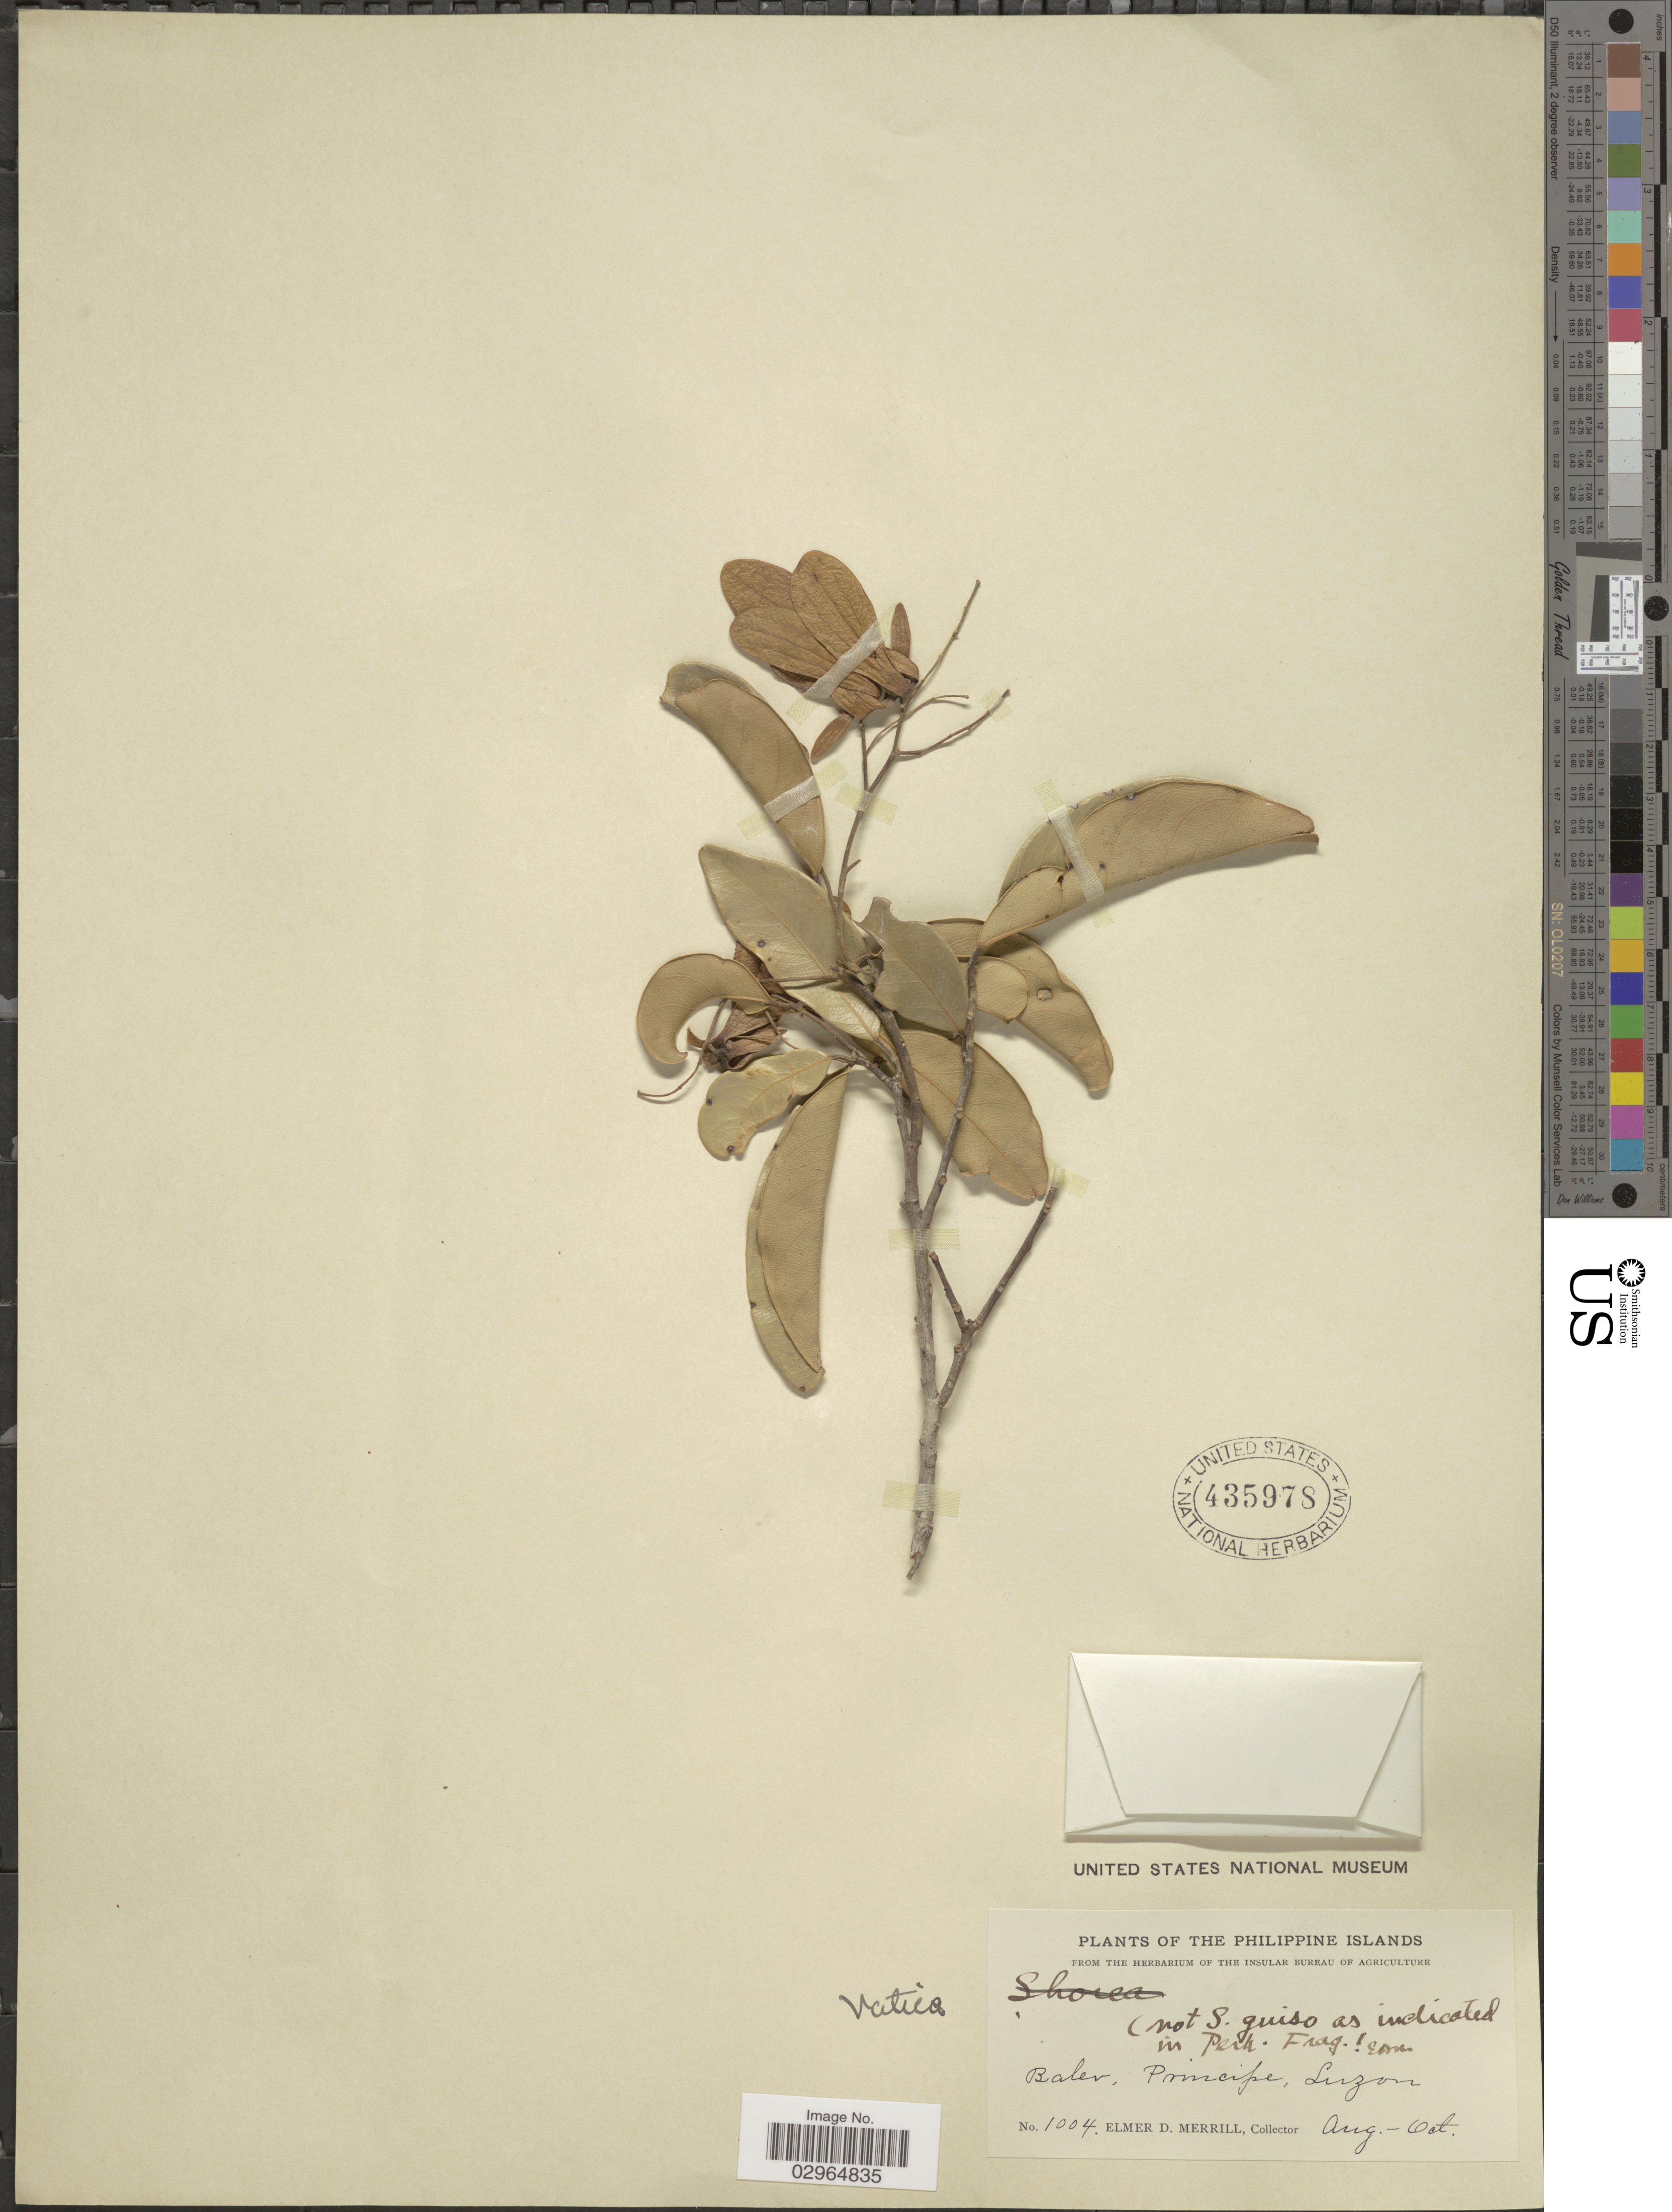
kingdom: Plantae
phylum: Tracheophyta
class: Magnoliopsida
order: Malvales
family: Dipterocarpaceae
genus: Vatica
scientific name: Vatica sp.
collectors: E. D. Merrill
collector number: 1004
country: Philippines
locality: Baler, Principe, Luzon.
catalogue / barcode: US 435978